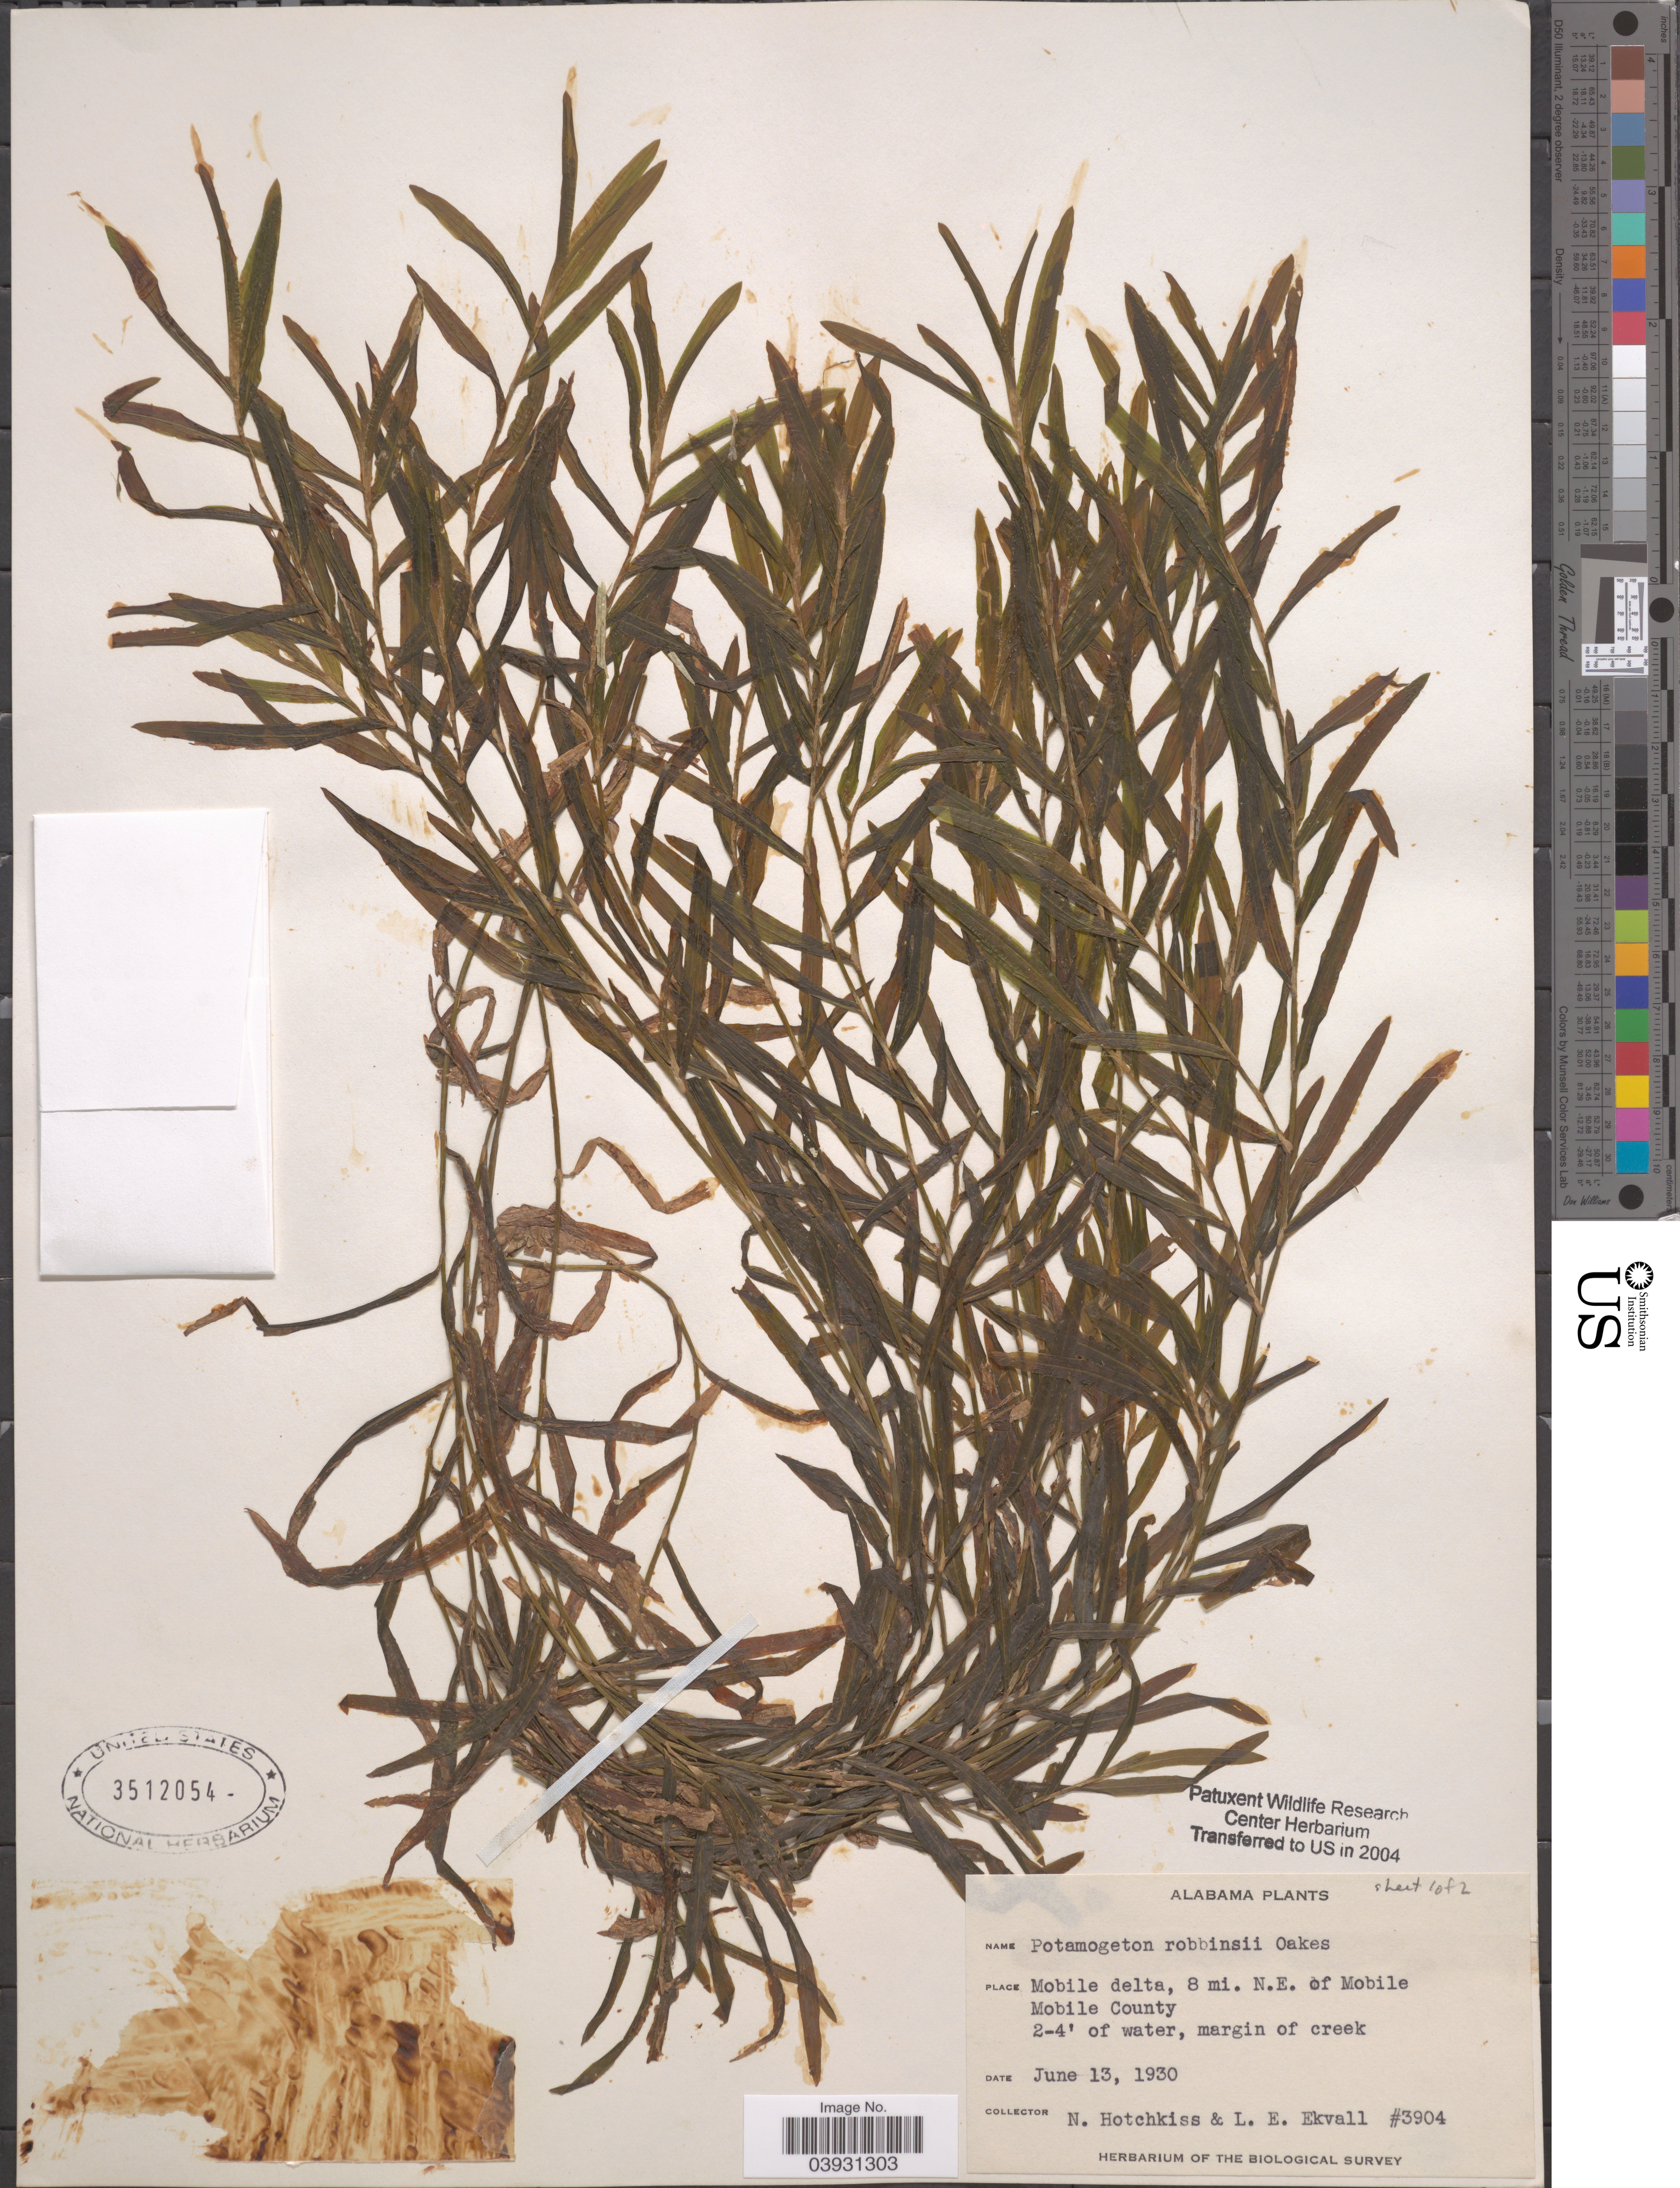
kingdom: Plantae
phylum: Tracheophyta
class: Liliopsida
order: Alismatales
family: Potamogetonaceae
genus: Potamogeton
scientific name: Potamogeton robbinsii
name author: Oakes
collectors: N. Hotchkiss & L. Ekvall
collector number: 3904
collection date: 1930-06-13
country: United States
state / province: Alabama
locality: Mobile delta, 8 mi. N.E. of Mobile. Mobile County.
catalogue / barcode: US 3512054